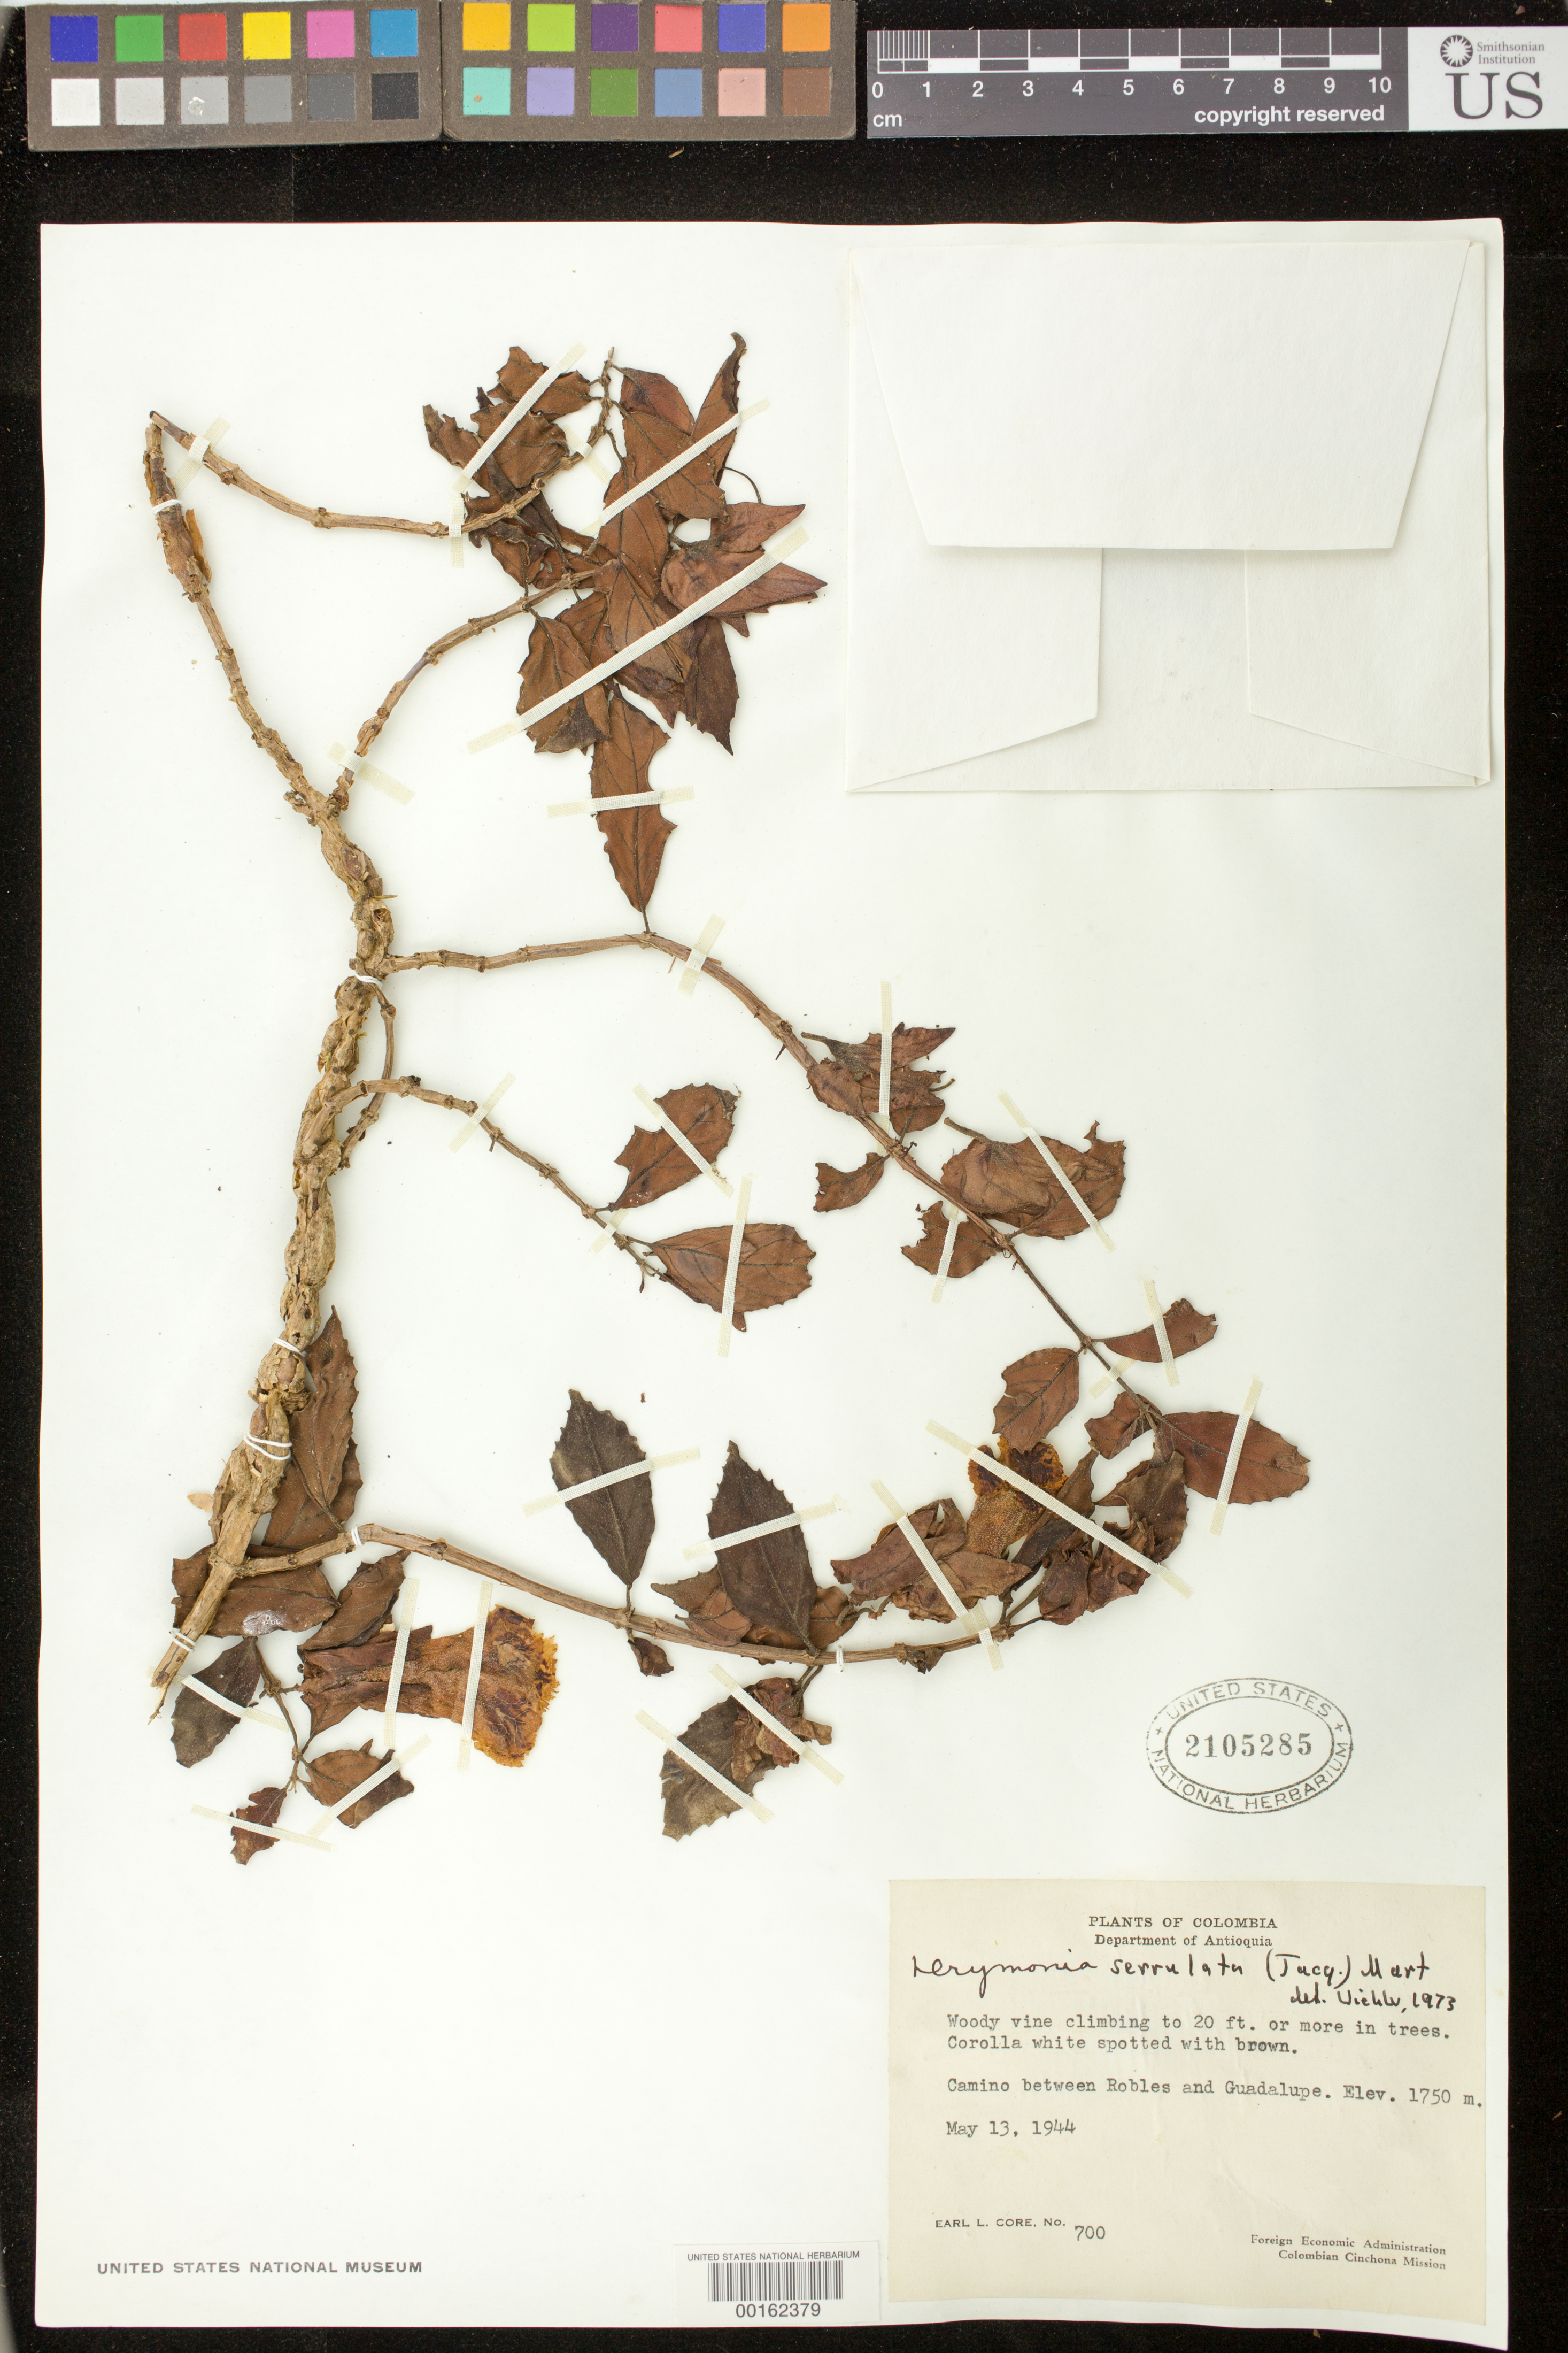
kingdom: Plantae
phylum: Tracheophyta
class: Magnoliopsida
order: Lamiales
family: Gesneriaceae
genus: Drymonia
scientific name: Drymonia serrulata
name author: (Jacq.) Mart.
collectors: E. L. Core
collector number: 700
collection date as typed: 13 May 1944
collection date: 1944-05-13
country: Colombia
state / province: Antioquia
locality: Camino between Robles and Guadalupe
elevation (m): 1750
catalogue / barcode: US 2105285